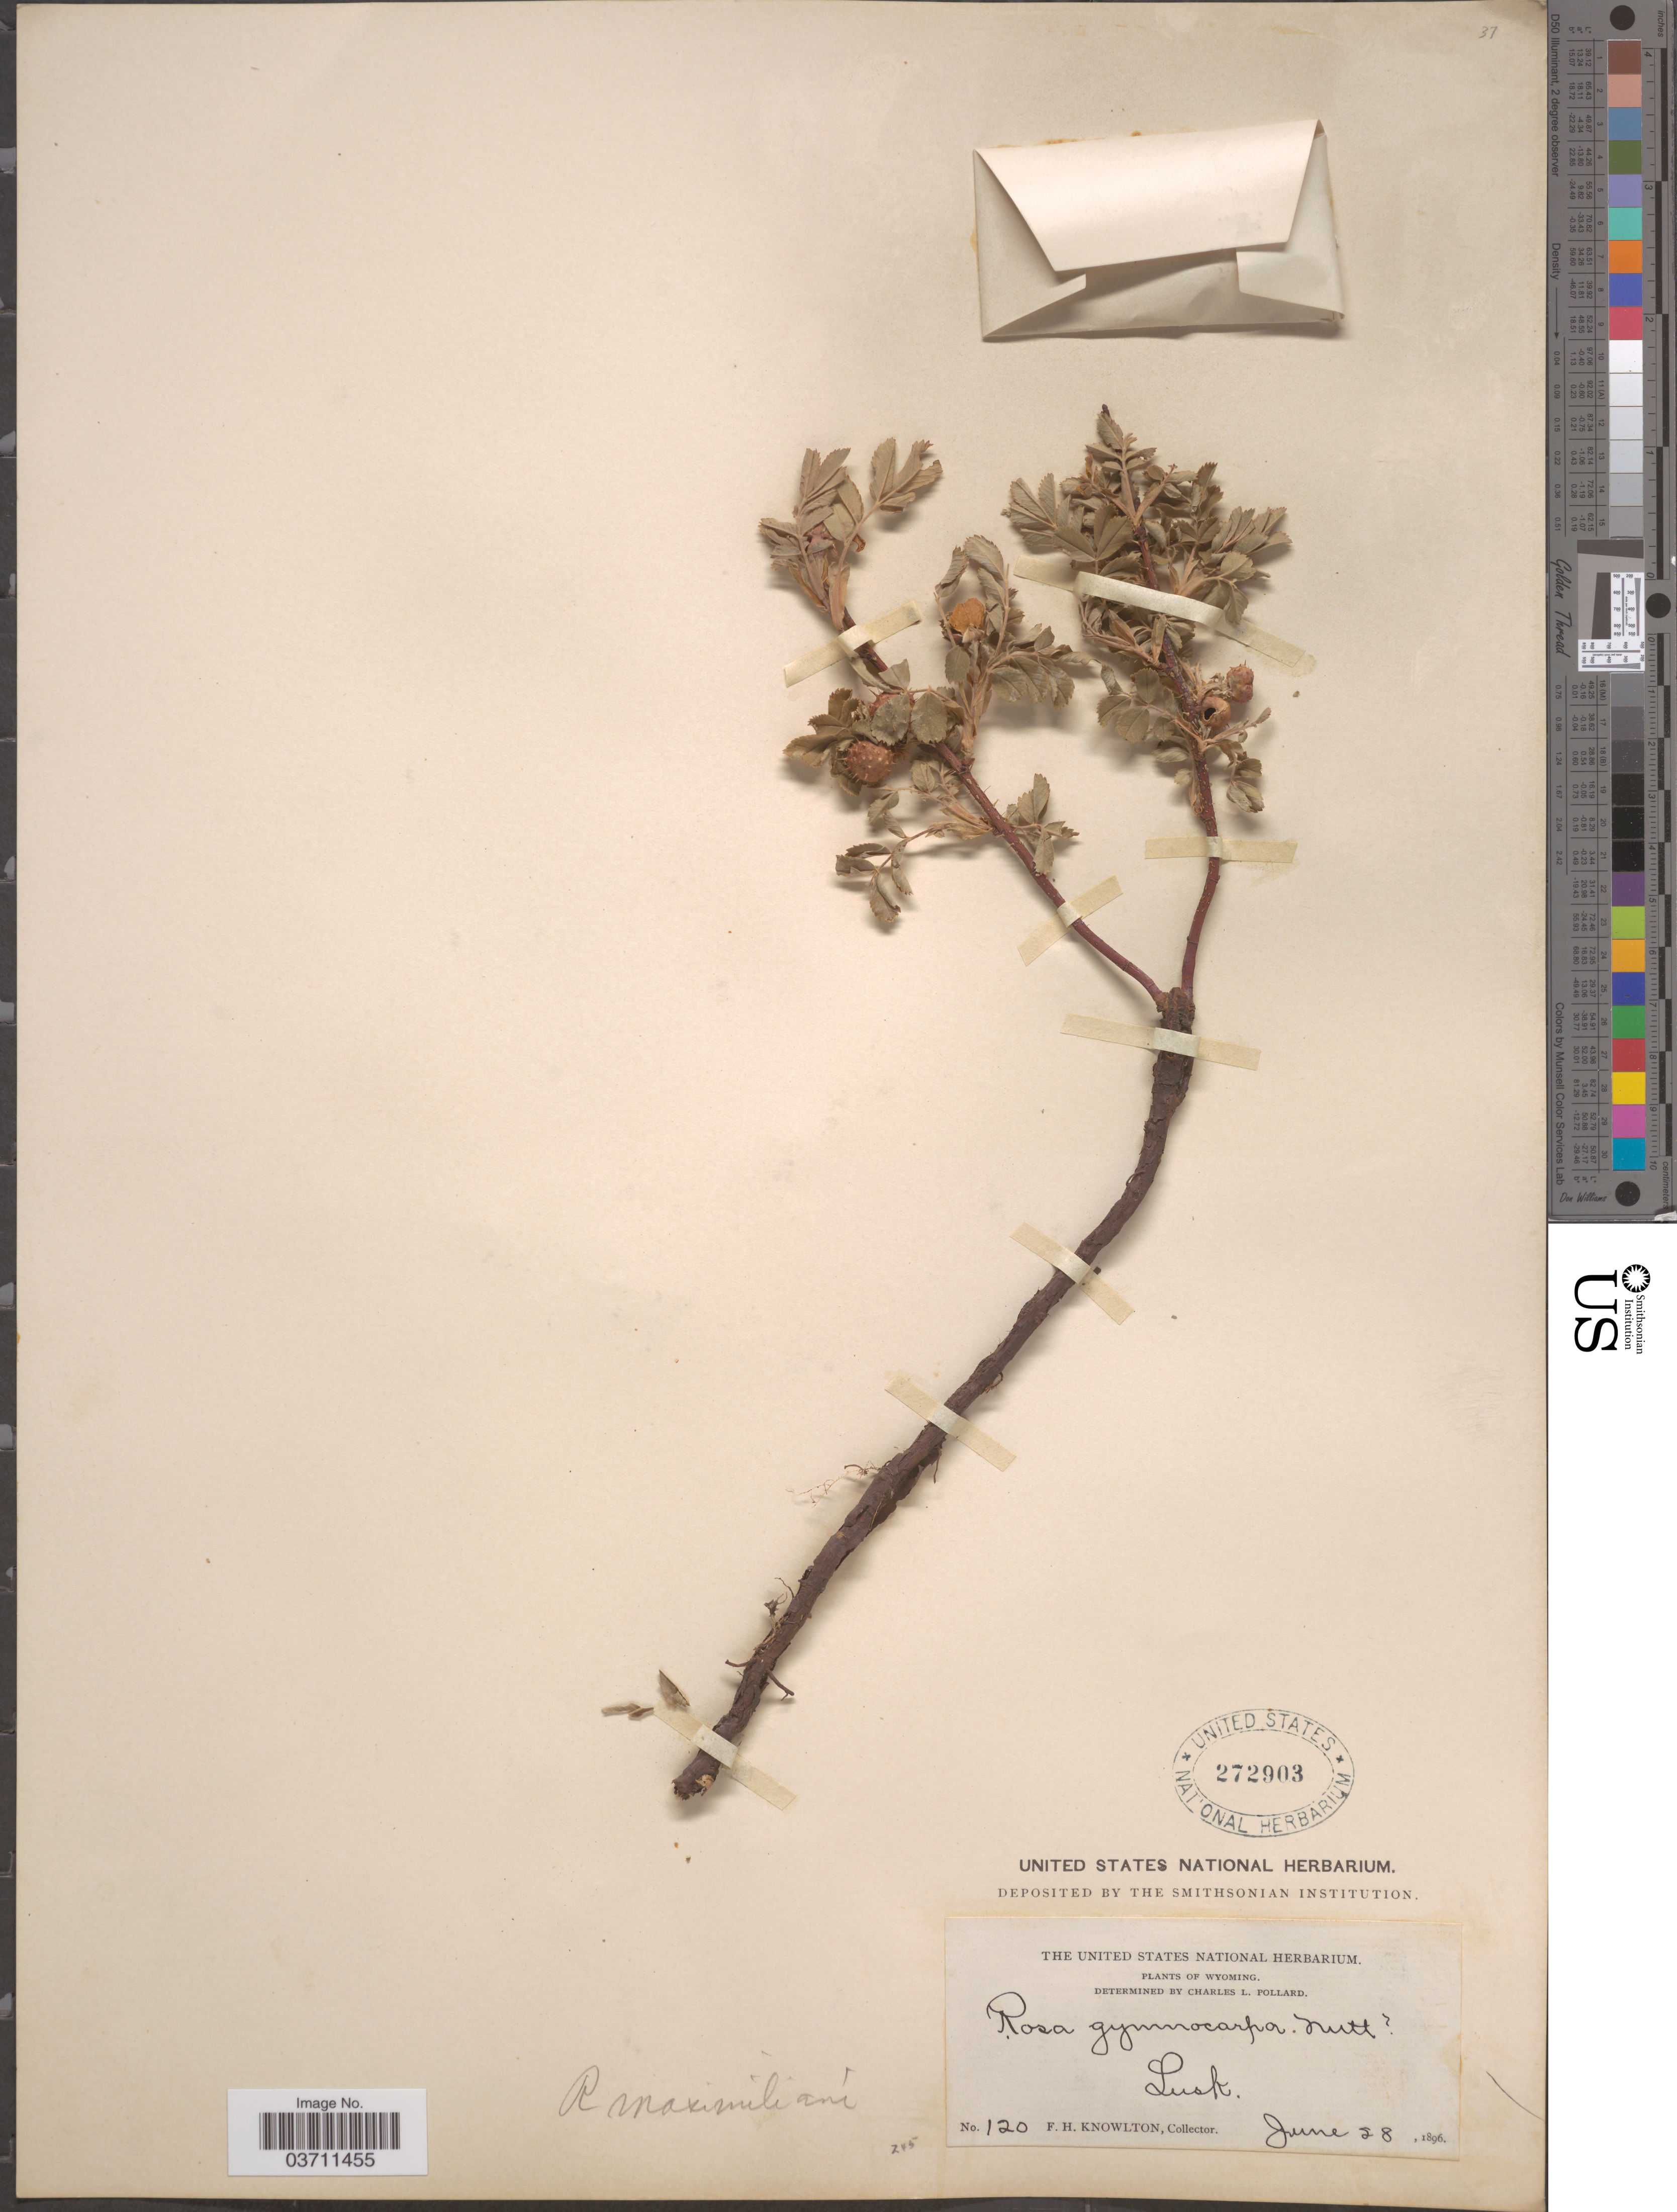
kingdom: Plantae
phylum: Tracheophyta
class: Magnoliopsida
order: Rosales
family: Rosaceae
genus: Rosa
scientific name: Rosa maximiliani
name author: Nees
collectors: F. H. Knowlton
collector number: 120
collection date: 1896-06-28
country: United States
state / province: Wyoming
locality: Lusk.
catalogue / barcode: US 272903